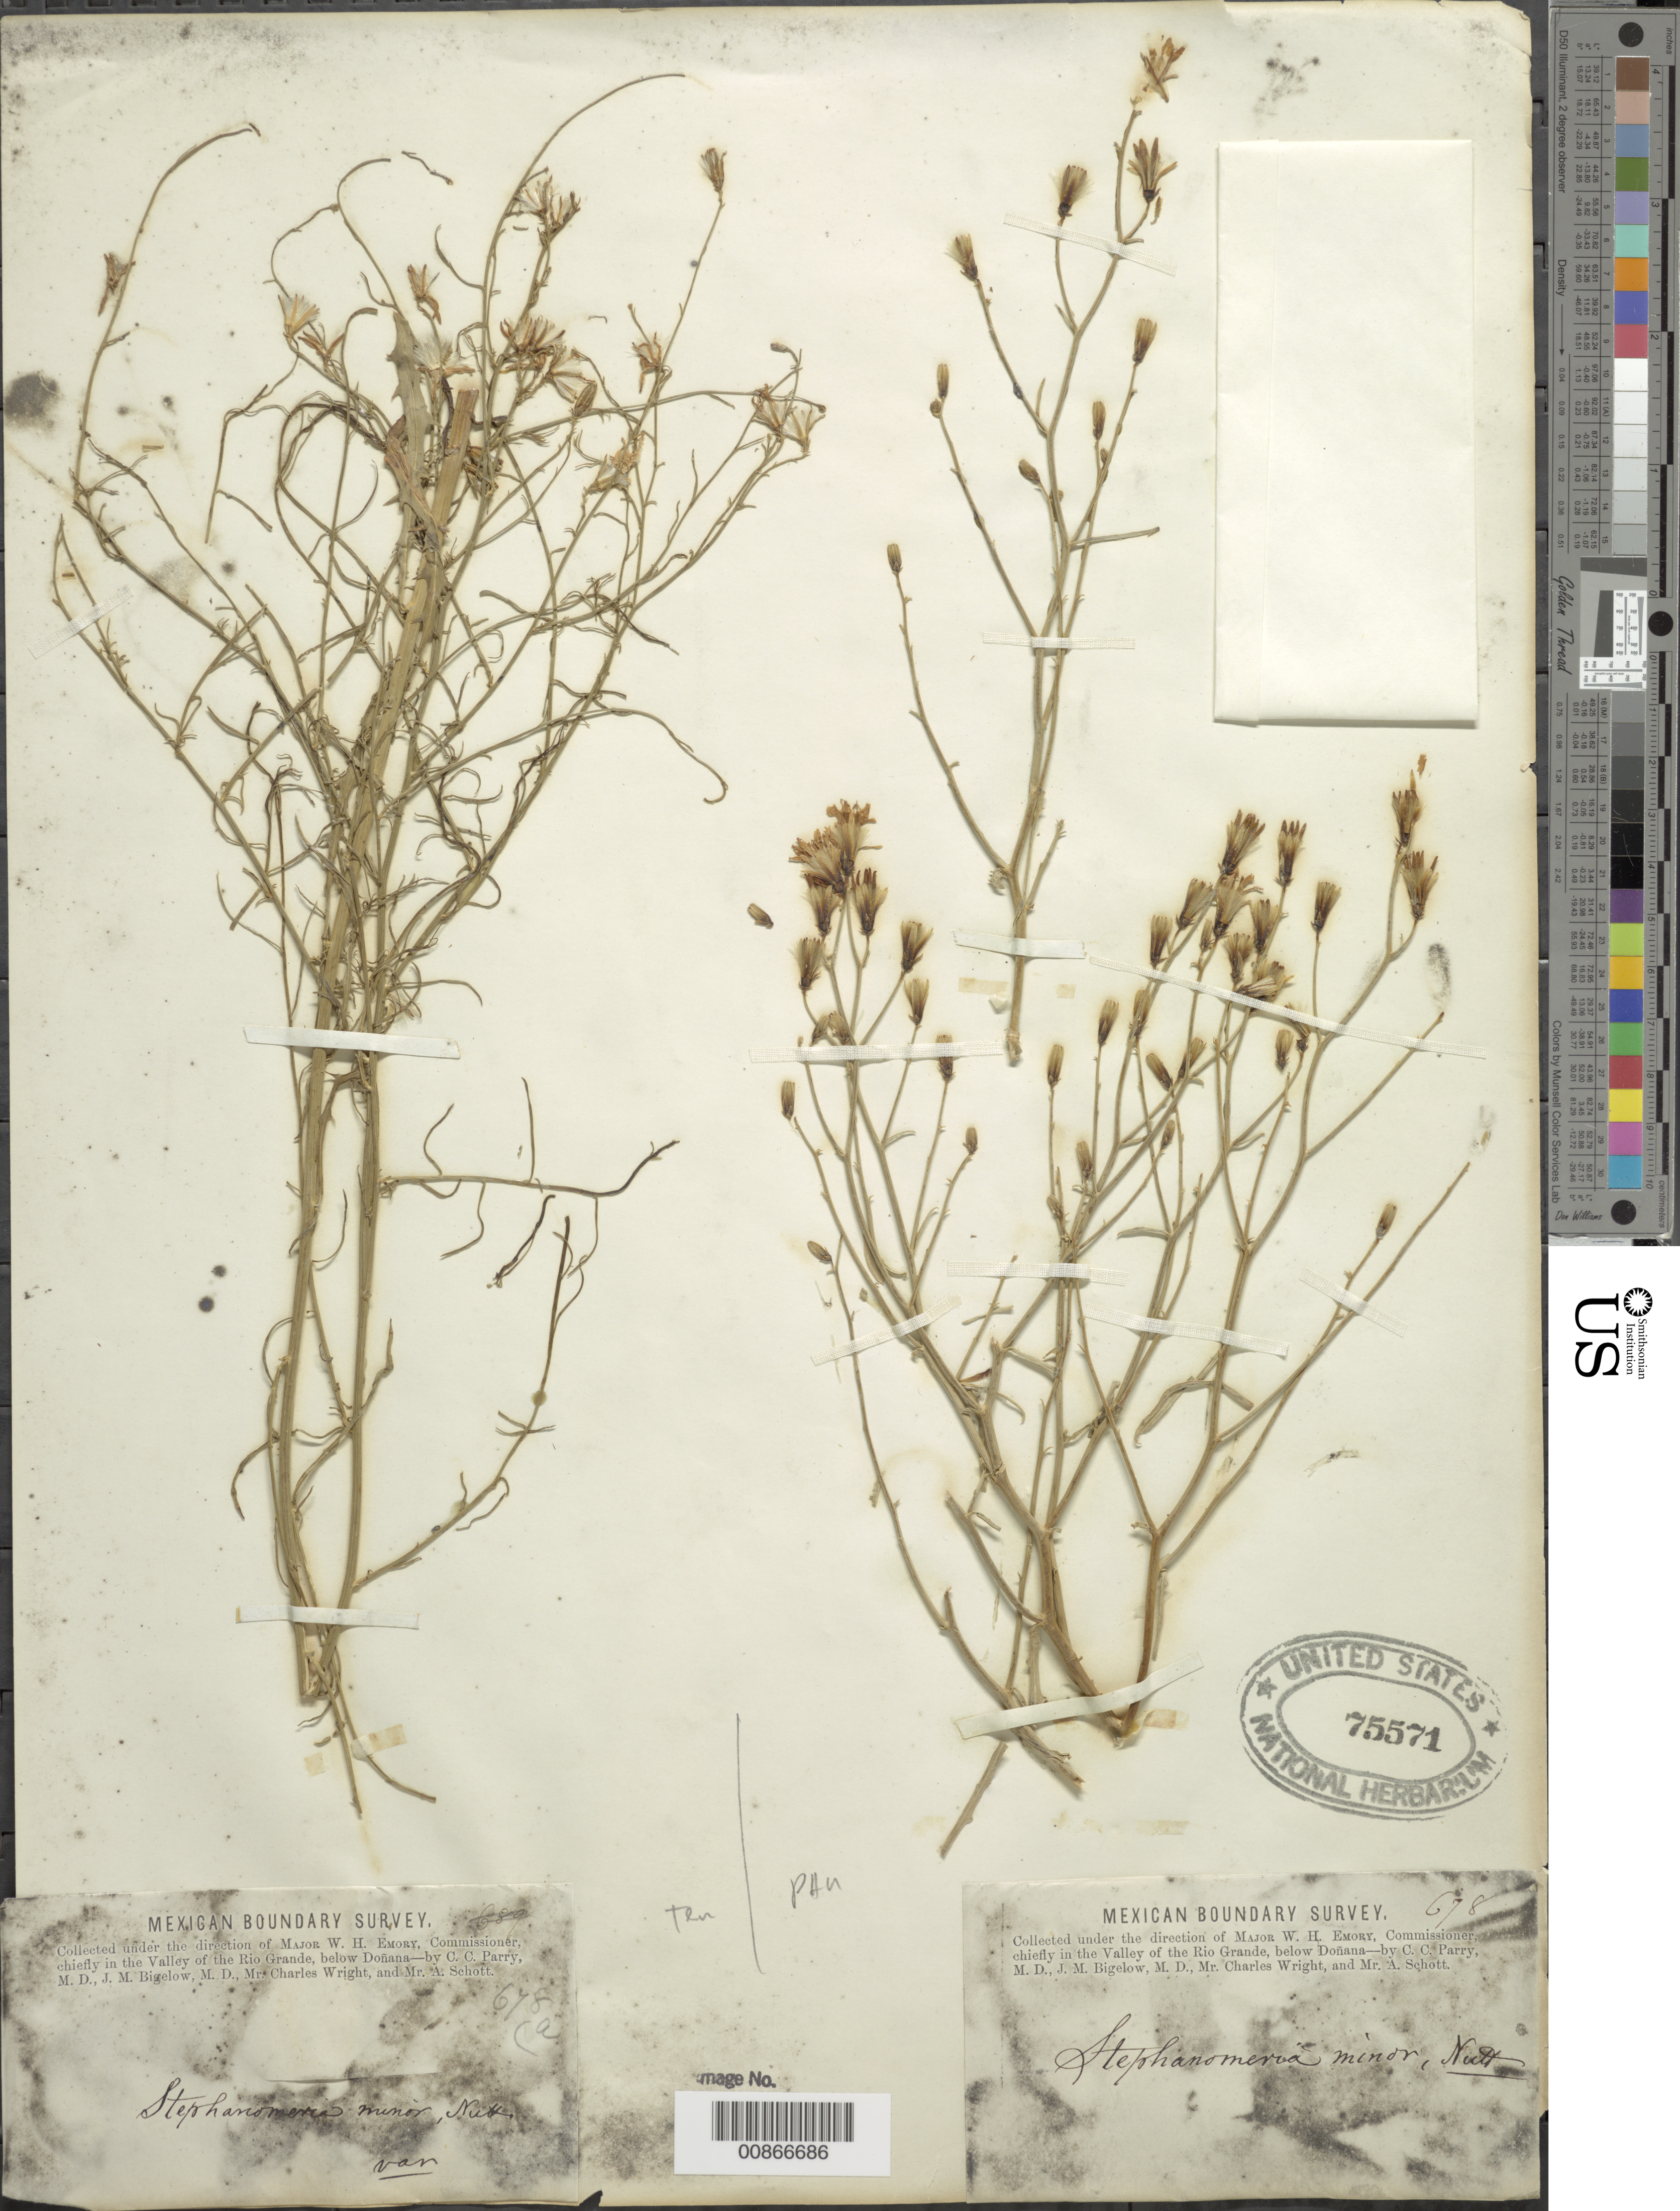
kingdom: Plantae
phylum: Tracheophyta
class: Magnoliopsida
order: Asterales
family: Asteraceae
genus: Stephanomeria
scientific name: Stephanomeria tenuifolia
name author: (Torr.) H.M. Hall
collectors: C. C. Parry, J. M. Bigelow, C. Wright & A. C. V. Schott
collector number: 678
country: United States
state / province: New Mexico / Texas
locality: Valley of the Rio Grande, below Doñana.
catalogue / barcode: US 75571